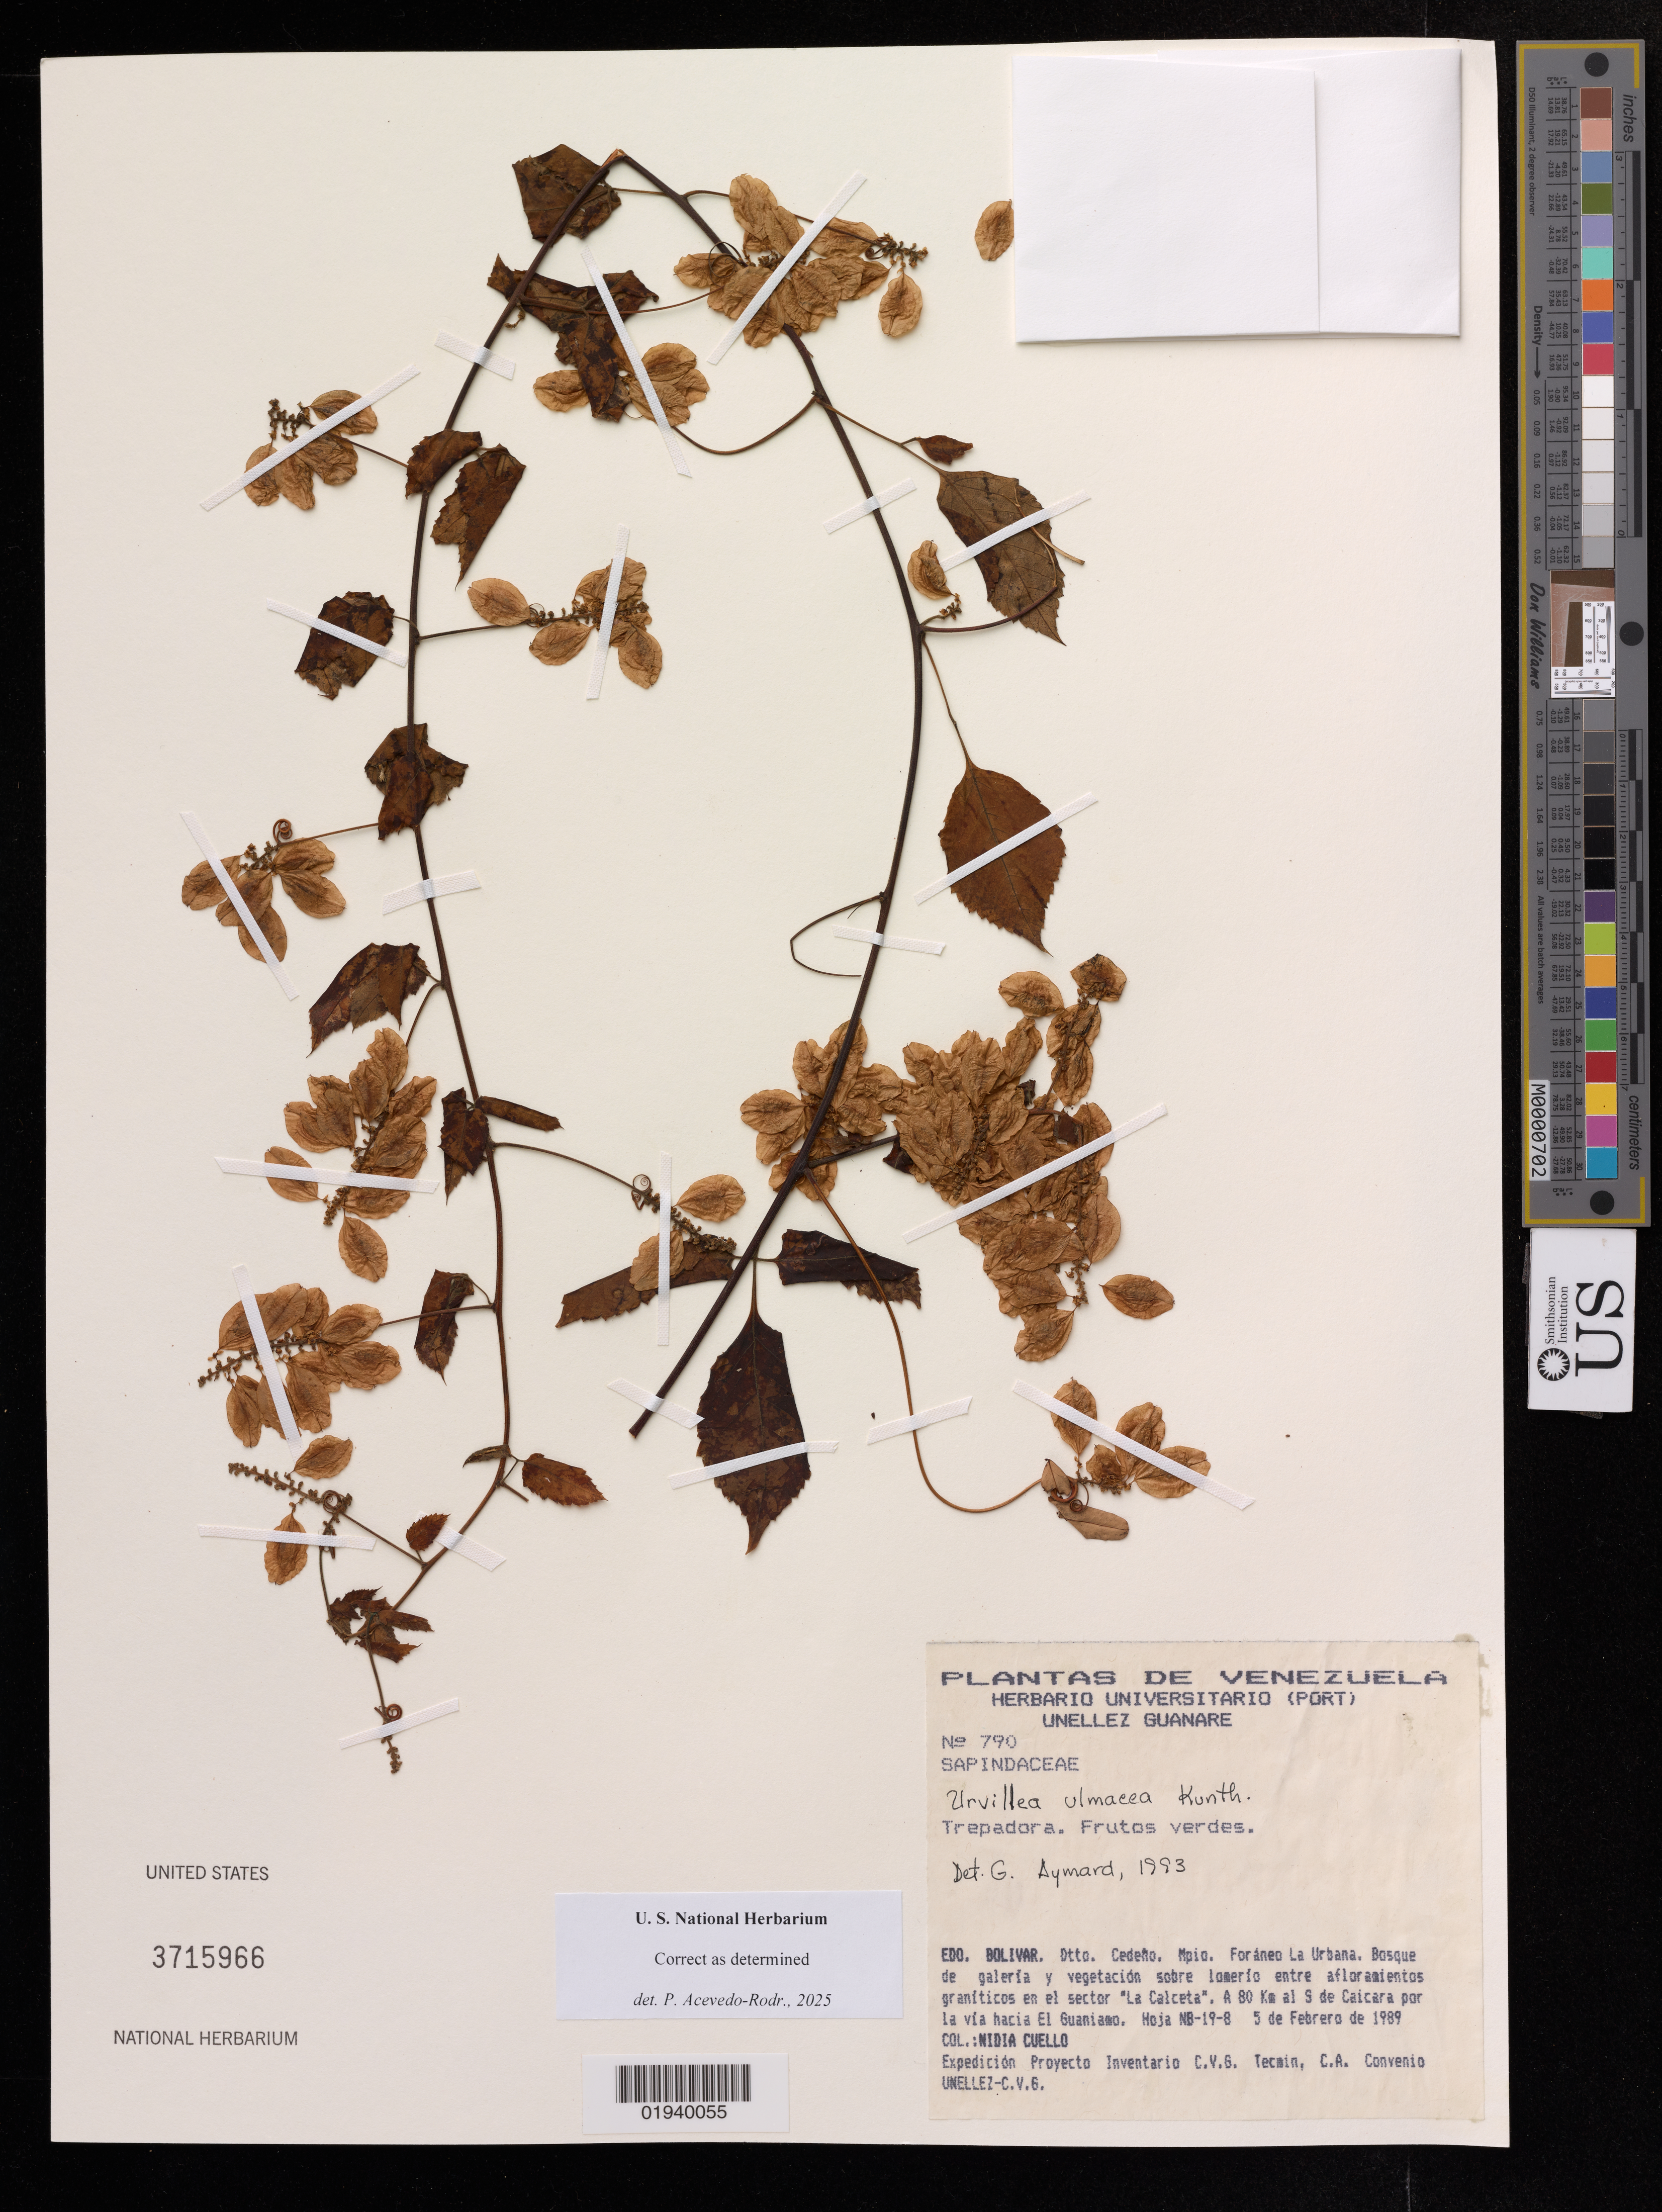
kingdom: Plantae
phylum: Tracheophyta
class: Magnoliopsida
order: Sapindales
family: Sapindaceae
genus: Urvillea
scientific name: Urvillea ulmacea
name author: Kunth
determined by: Acevedo-Rodriguez, P., (US), Smithsonian Institution - National Museum of Natural History (UNITED STATES)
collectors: N. L. Cuello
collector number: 790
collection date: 1989-02-05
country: Venezuela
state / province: Bolívar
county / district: Cedeño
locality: Mun. Foráneo La Urbana, sector "La Calceta"; 80 km S Caicara por la vía hacia El Guaniano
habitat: Bosque de galería y vegetación sobre lomerio entre afloramientos graníticos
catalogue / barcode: US 3715966